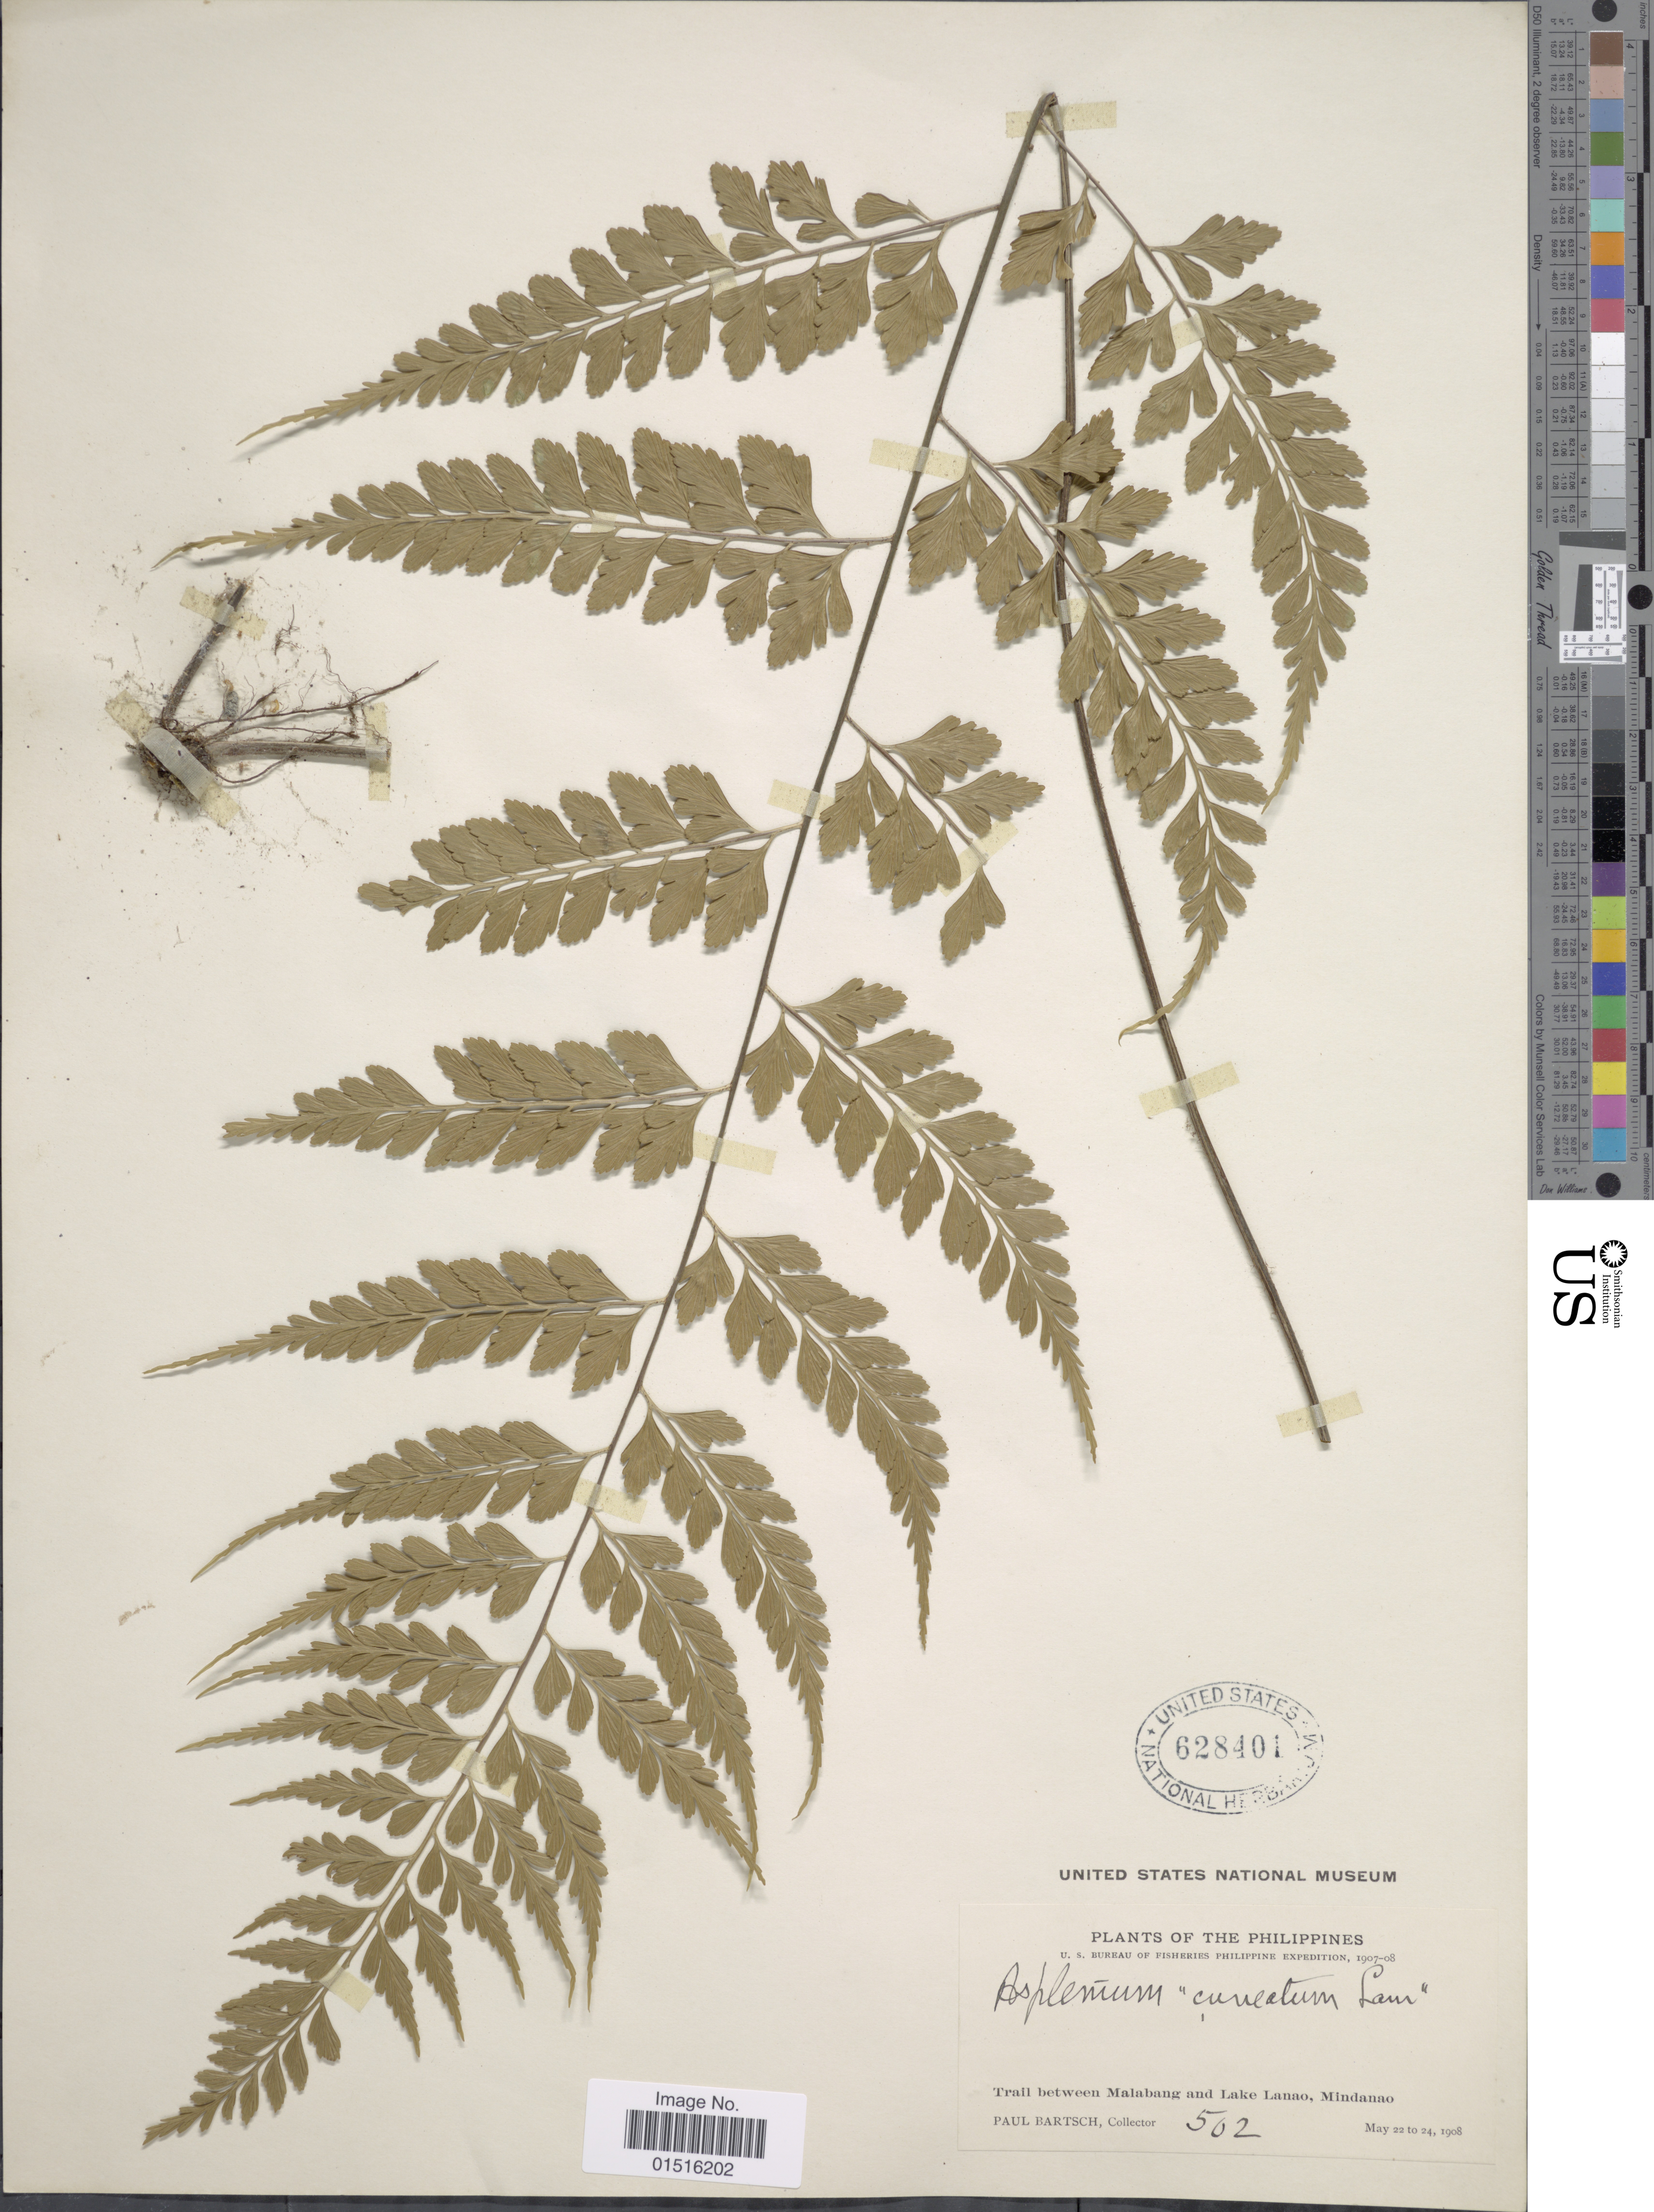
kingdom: Plantae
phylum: Tracheophyta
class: Polypodiopsida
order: Polypodiales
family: Aspleniaceae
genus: Asplenium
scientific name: Asplenium cuneatum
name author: Lam.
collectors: P. Bartsch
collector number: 562*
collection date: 1908-05-22/1908-05-24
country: Philippines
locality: Trail between Malabang and Lake Lanao, Mindanao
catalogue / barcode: US 628401